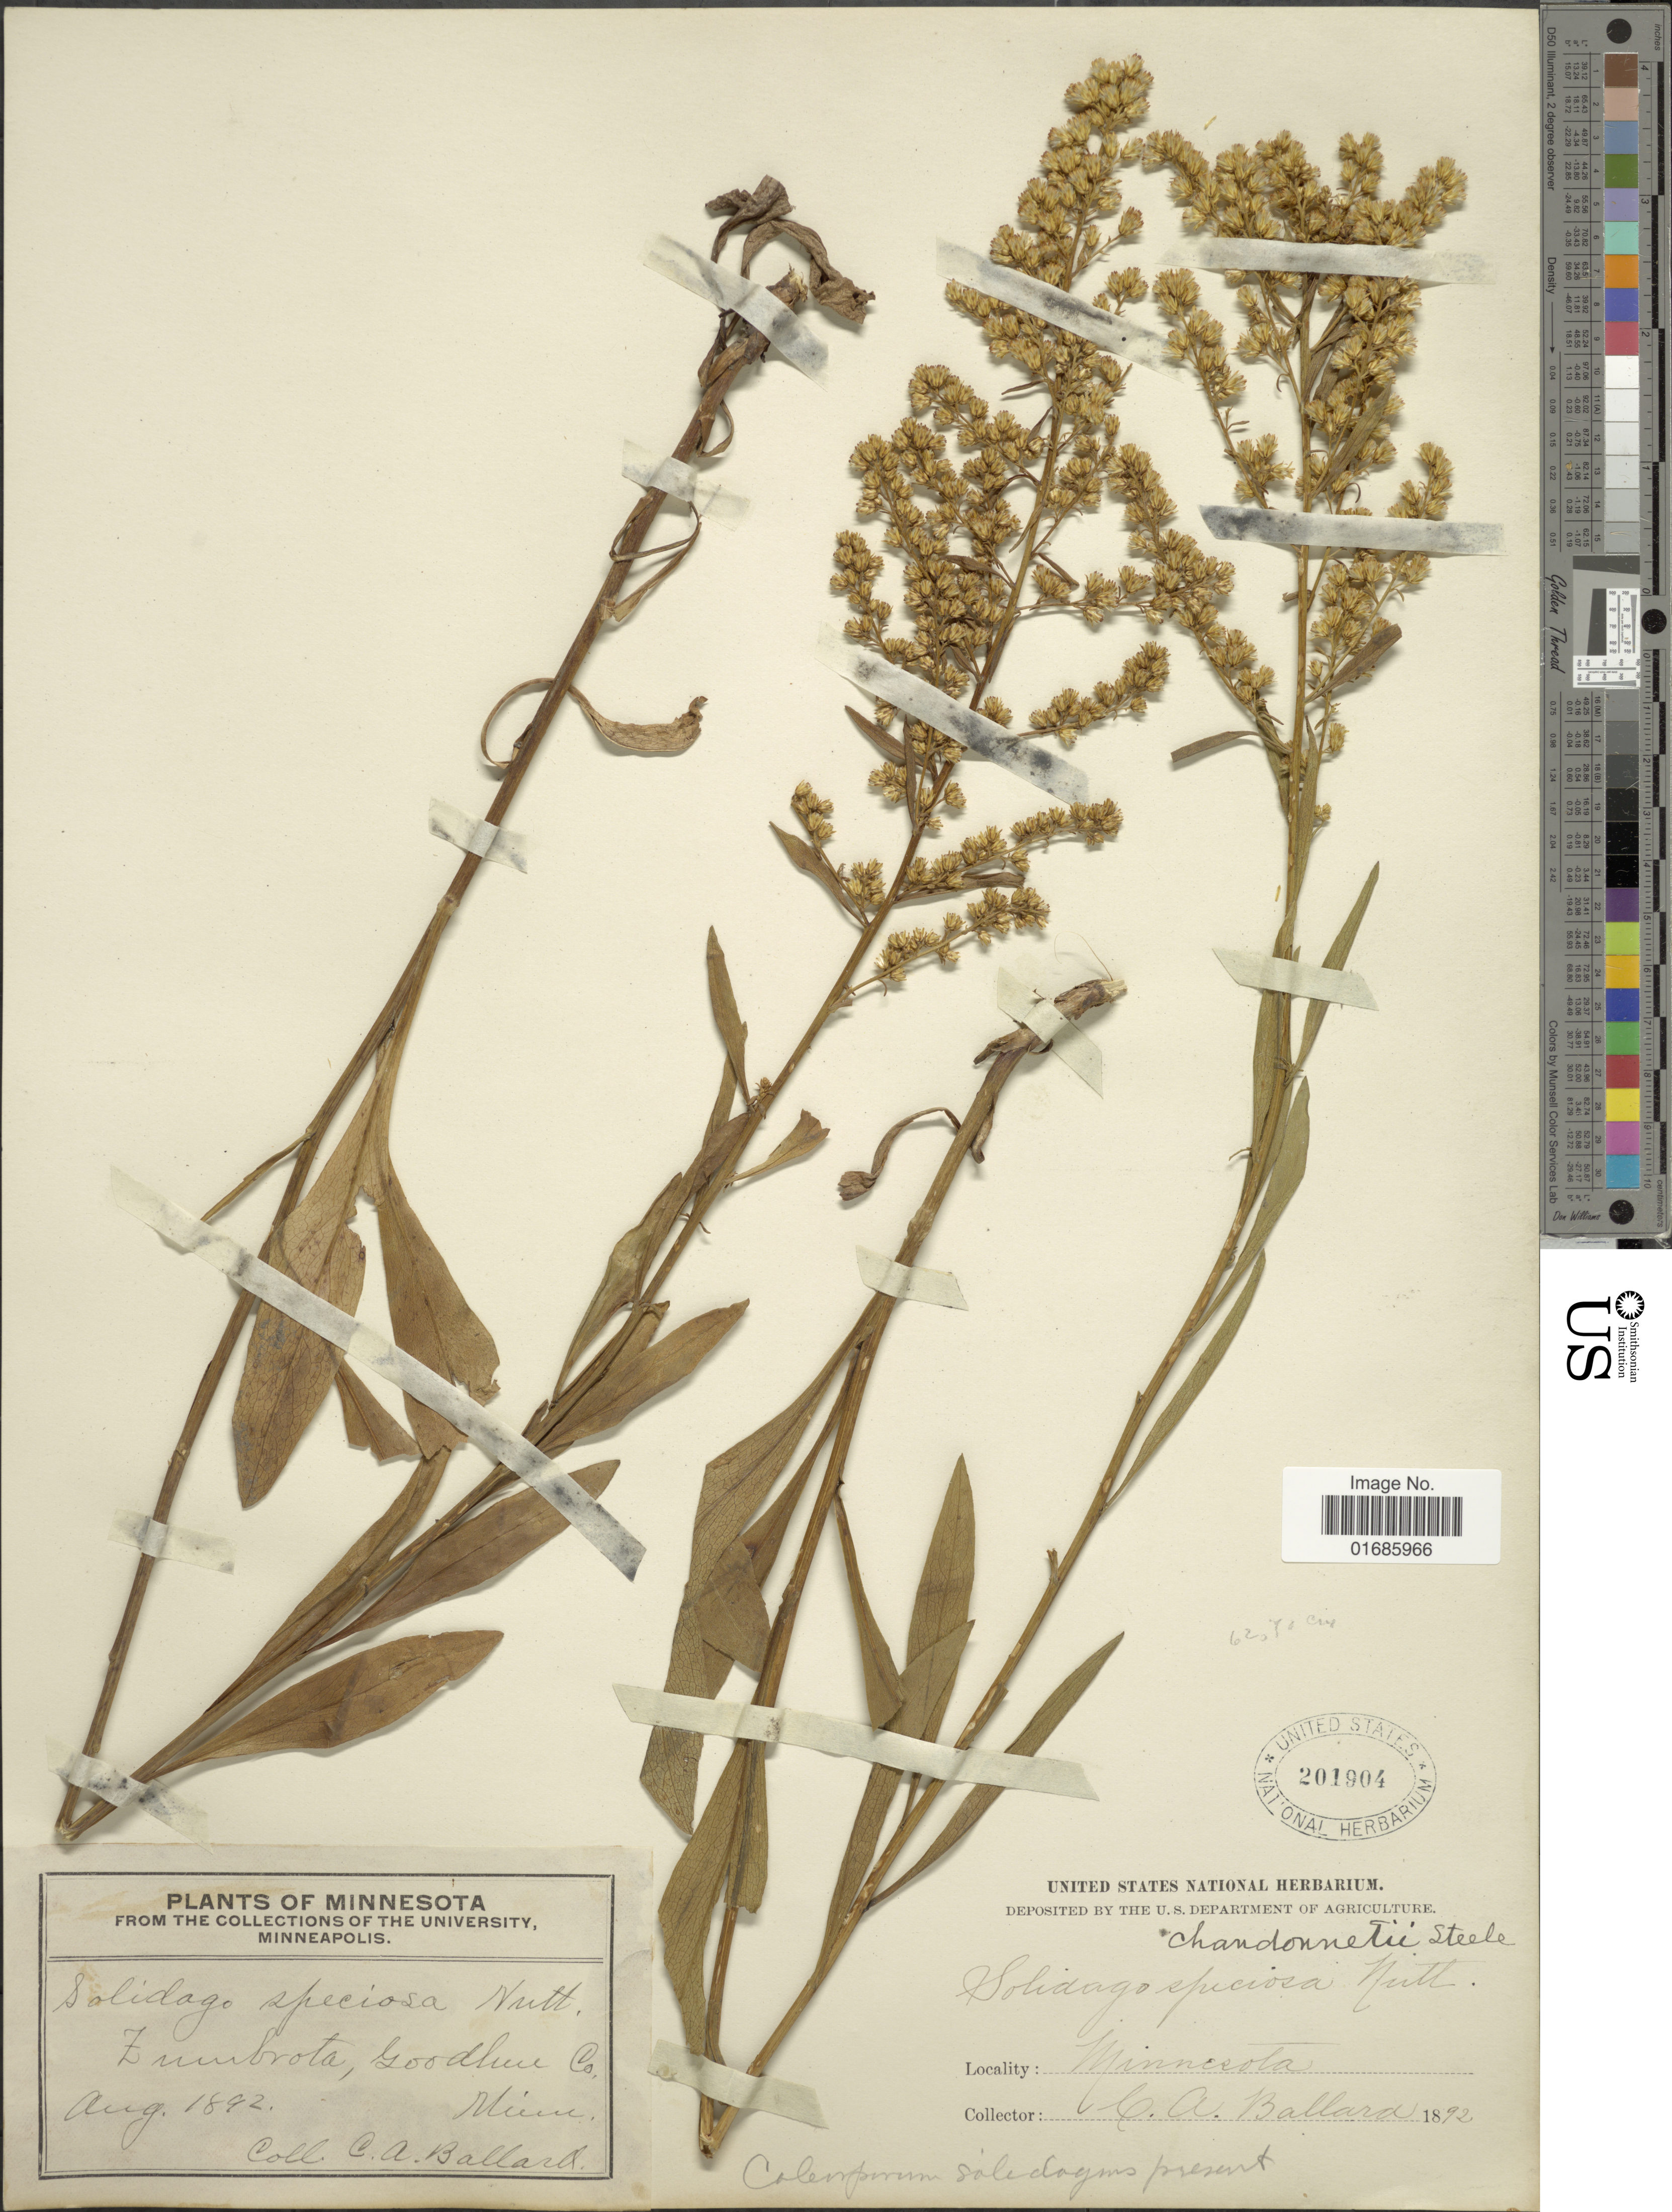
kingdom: Plantae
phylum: Tracheophyta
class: Magnoliopsida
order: Asterales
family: Asteraceae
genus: Solidago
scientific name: Solidago chandonnetii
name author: E.S. Steele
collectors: C. A. Ballard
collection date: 1892-08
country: United States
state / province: Minnesota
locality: Zumbrota, Goodhue Co.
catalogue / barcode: US 201904